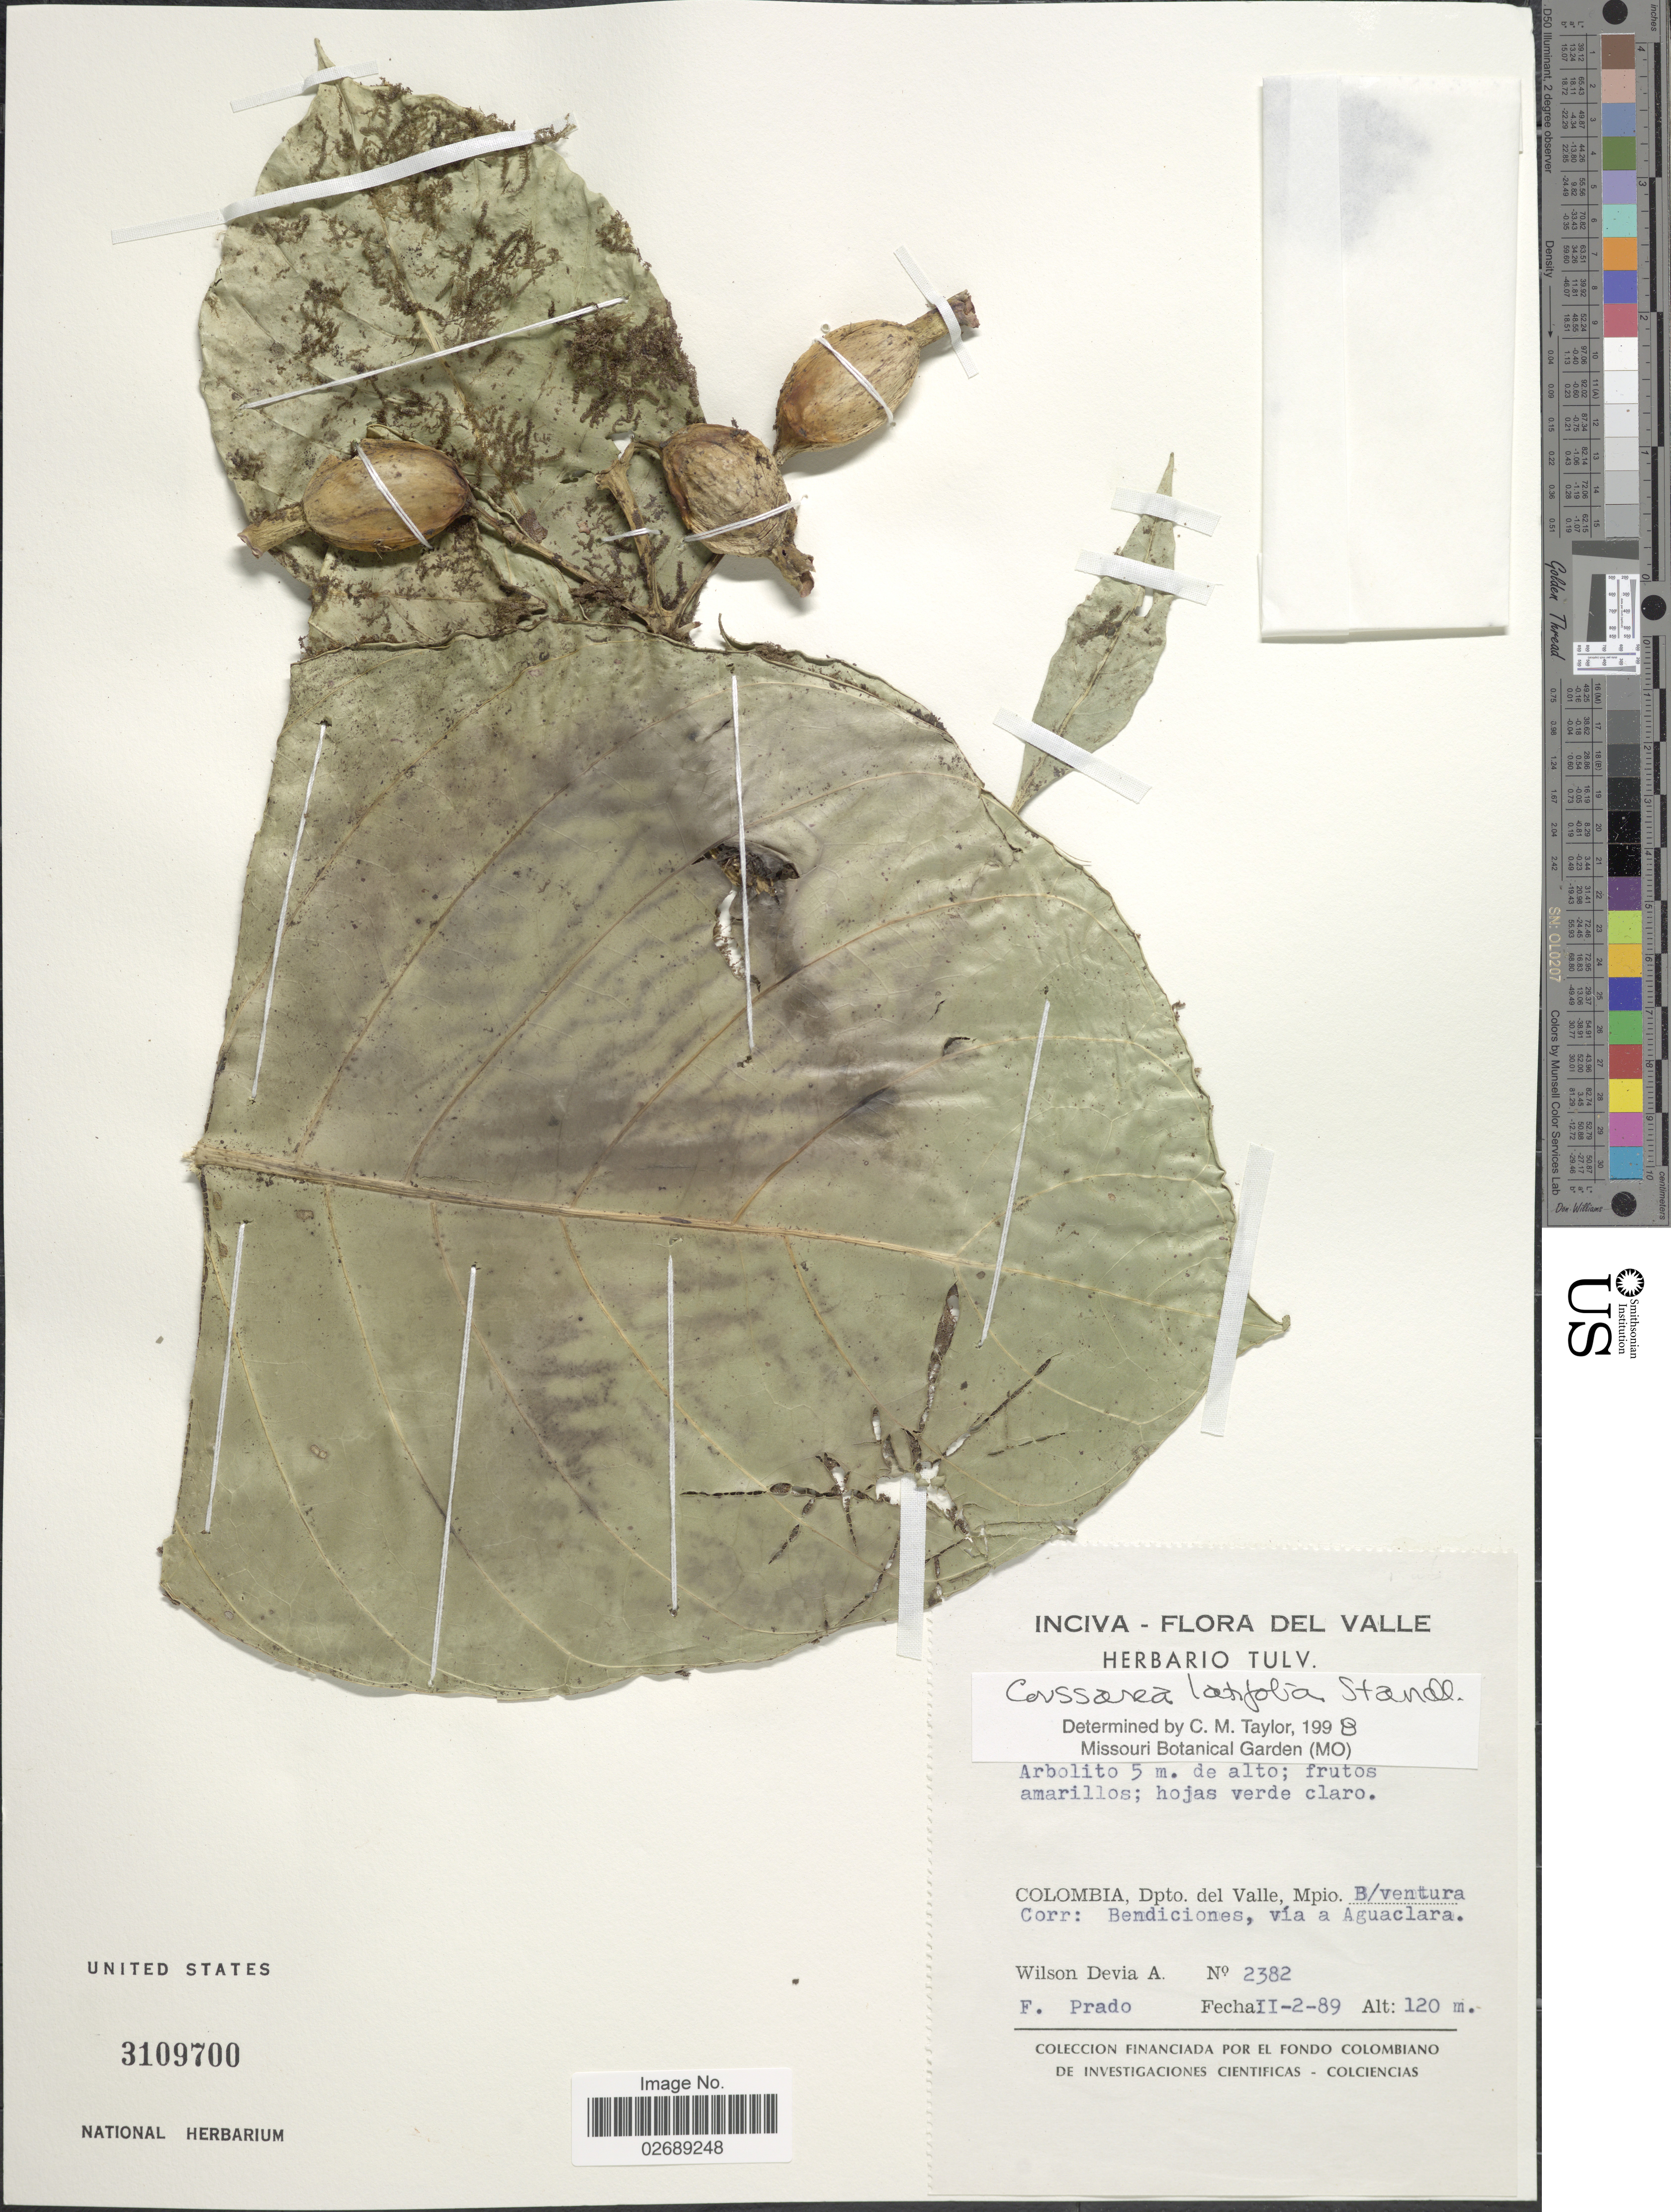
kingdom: Plantae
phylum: Tracheophyta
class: Magnoliopsida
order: Gentianales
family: Rubiaceae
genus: Coussarea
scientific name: Coussarea latifolia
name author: Standl.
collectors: W. Devia A. & F. Prado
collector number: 2382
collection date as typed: Transcribed d/m/y: 2/2/89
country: Colombia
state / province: Valle del Cauca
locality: Dpto. del Valle, Mpio. B/Ventura Corr: Bendiciones, via a Aguaclara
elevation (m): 120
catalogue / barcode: US 3109700